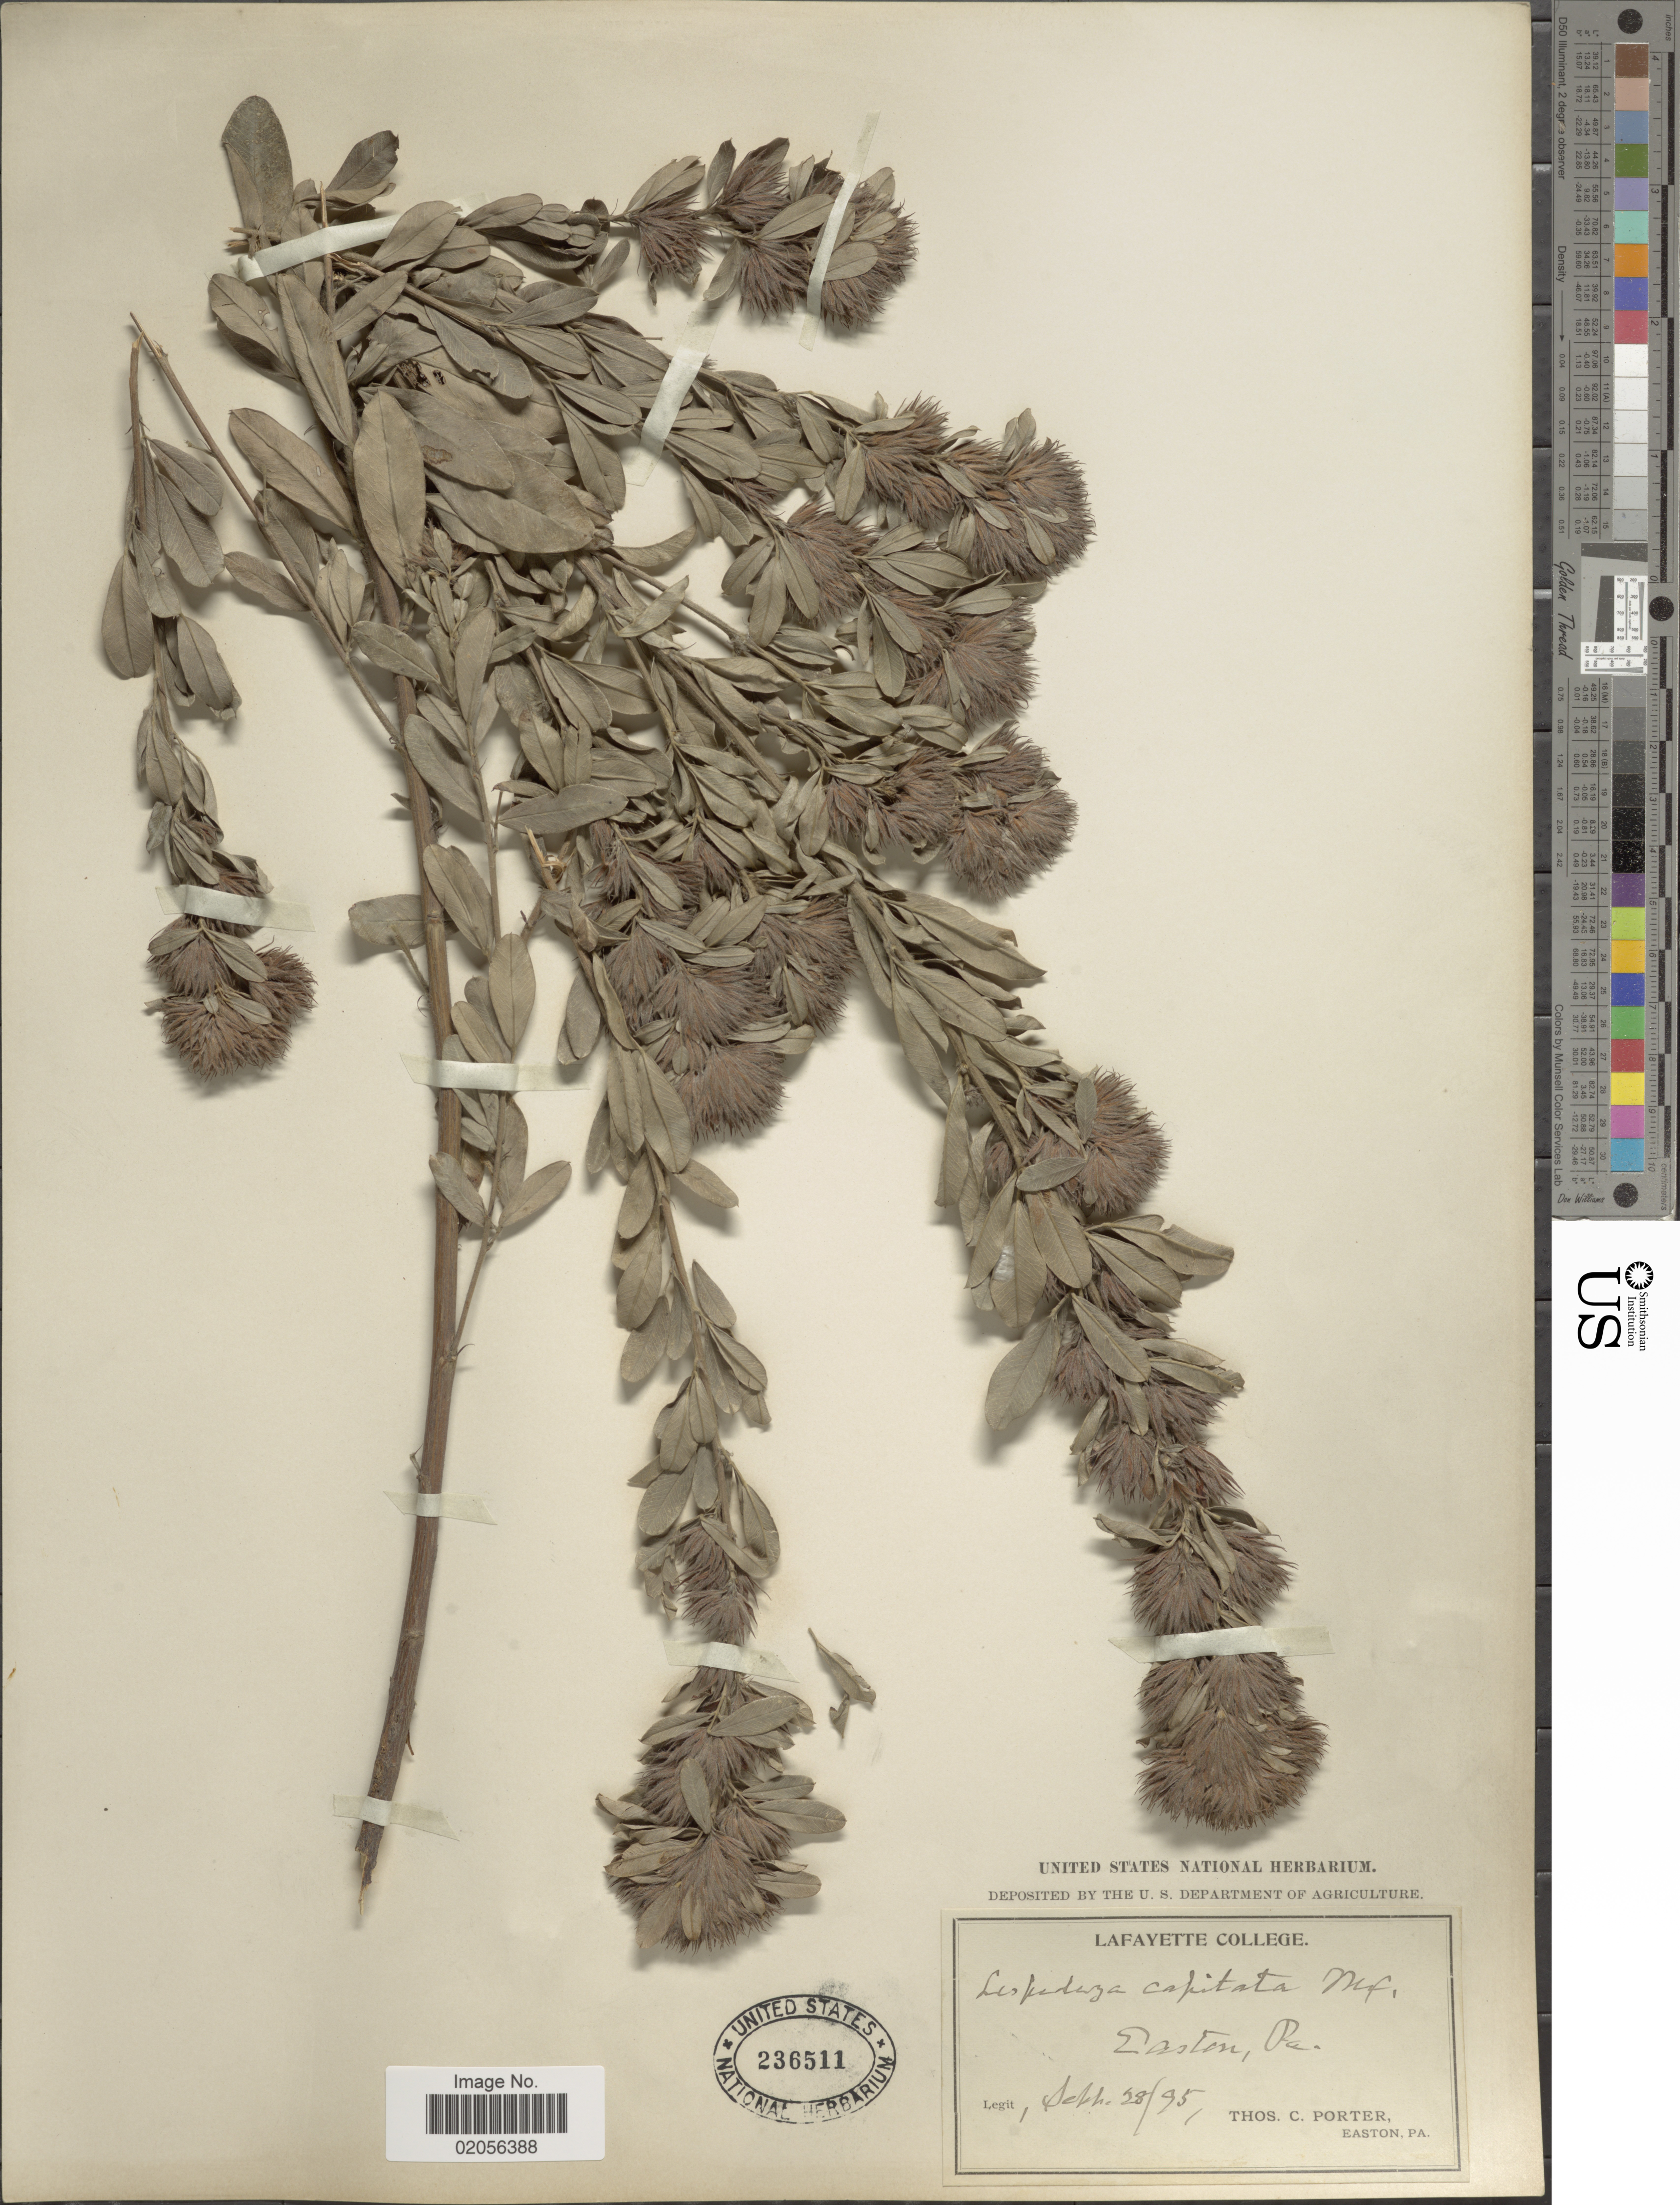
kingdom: Plantae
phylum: Tracheophyta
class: Magnoliopsida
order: Fabales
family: Fabaceae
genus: Lespedeza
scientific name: Lespedeza capitata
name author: Michx.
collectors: T. Porter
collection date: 1895-09-28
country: United States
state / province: Pennsylvania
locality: Easton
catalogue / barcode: US 236511